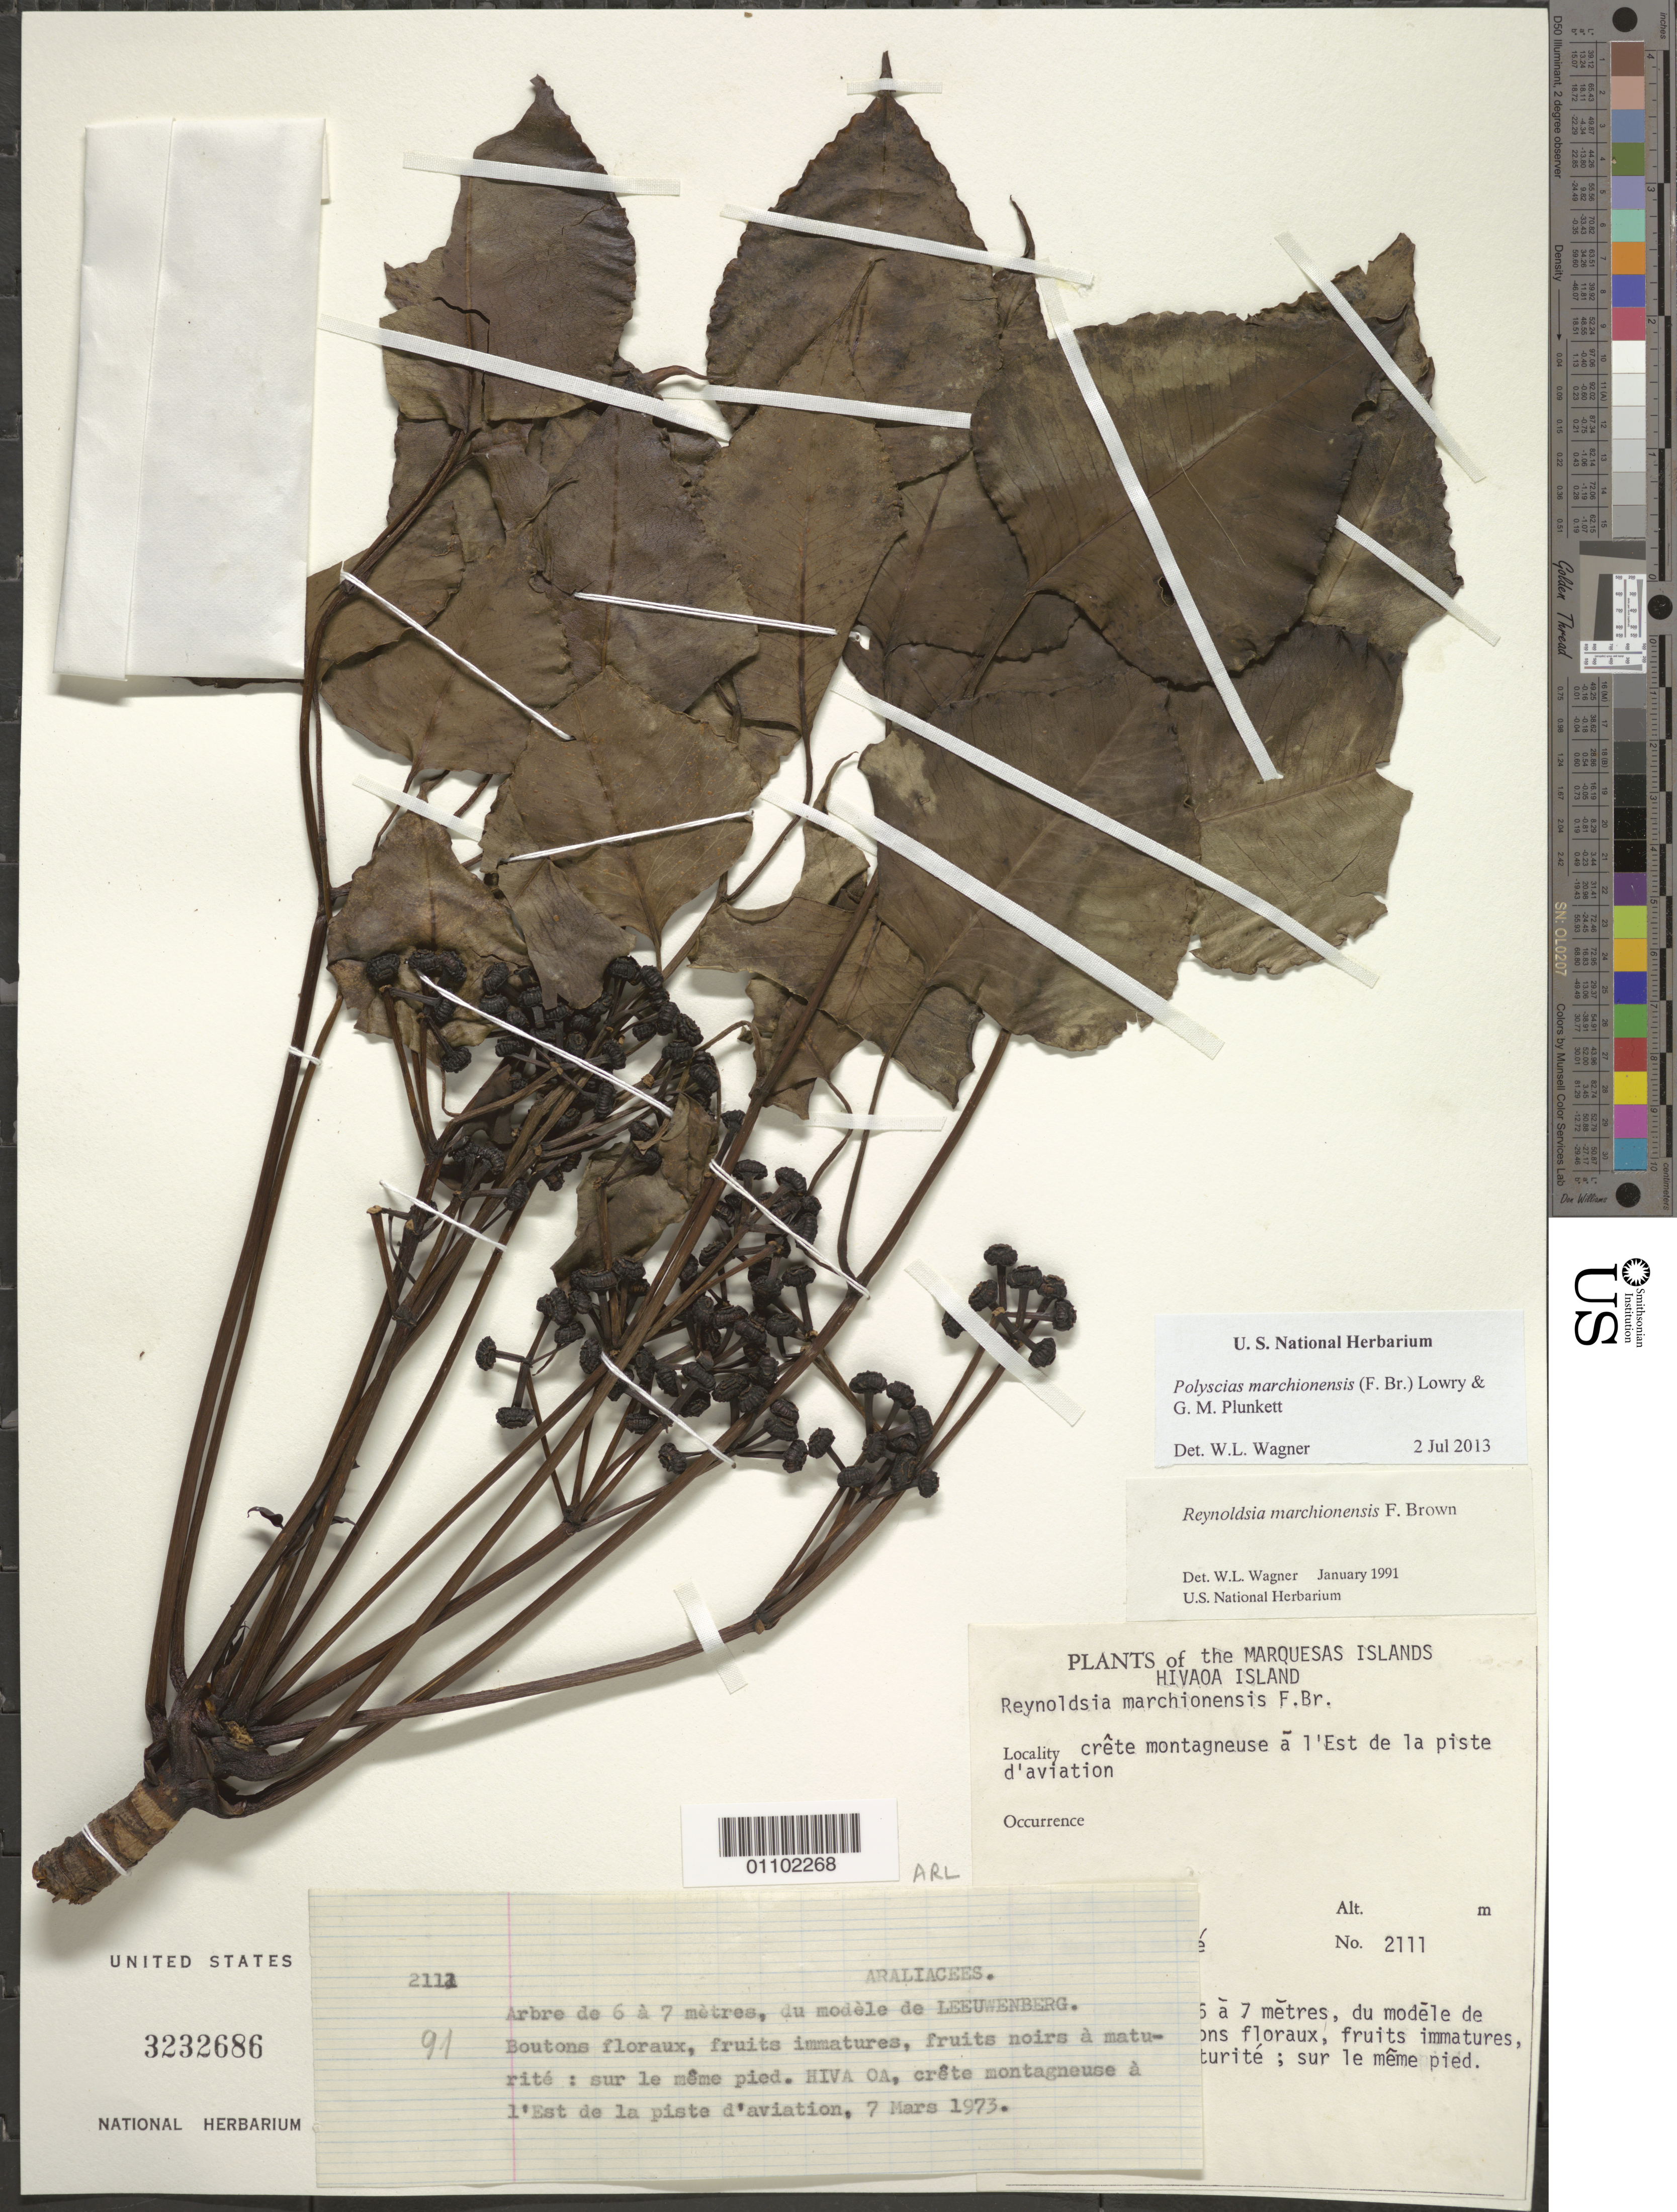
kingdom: Plantae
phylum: Tracheophyta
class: Magnoliopsida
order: Apiales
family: Araliaceae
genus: Polyscias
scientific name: Polyscias marchionensis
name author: (F. Br.) T.K. Lowery & G. M. Plunkett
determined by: Lorence, David H., (PTBG), National Tropical Botanical Garden (UNITED STATES)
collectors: F. Hallé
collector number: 2111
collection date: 1973-03-07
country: French Polynesia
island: Hiva Oa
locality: Crête montagneuse à l'est de la piste d'aviation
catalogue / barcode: US 3232686